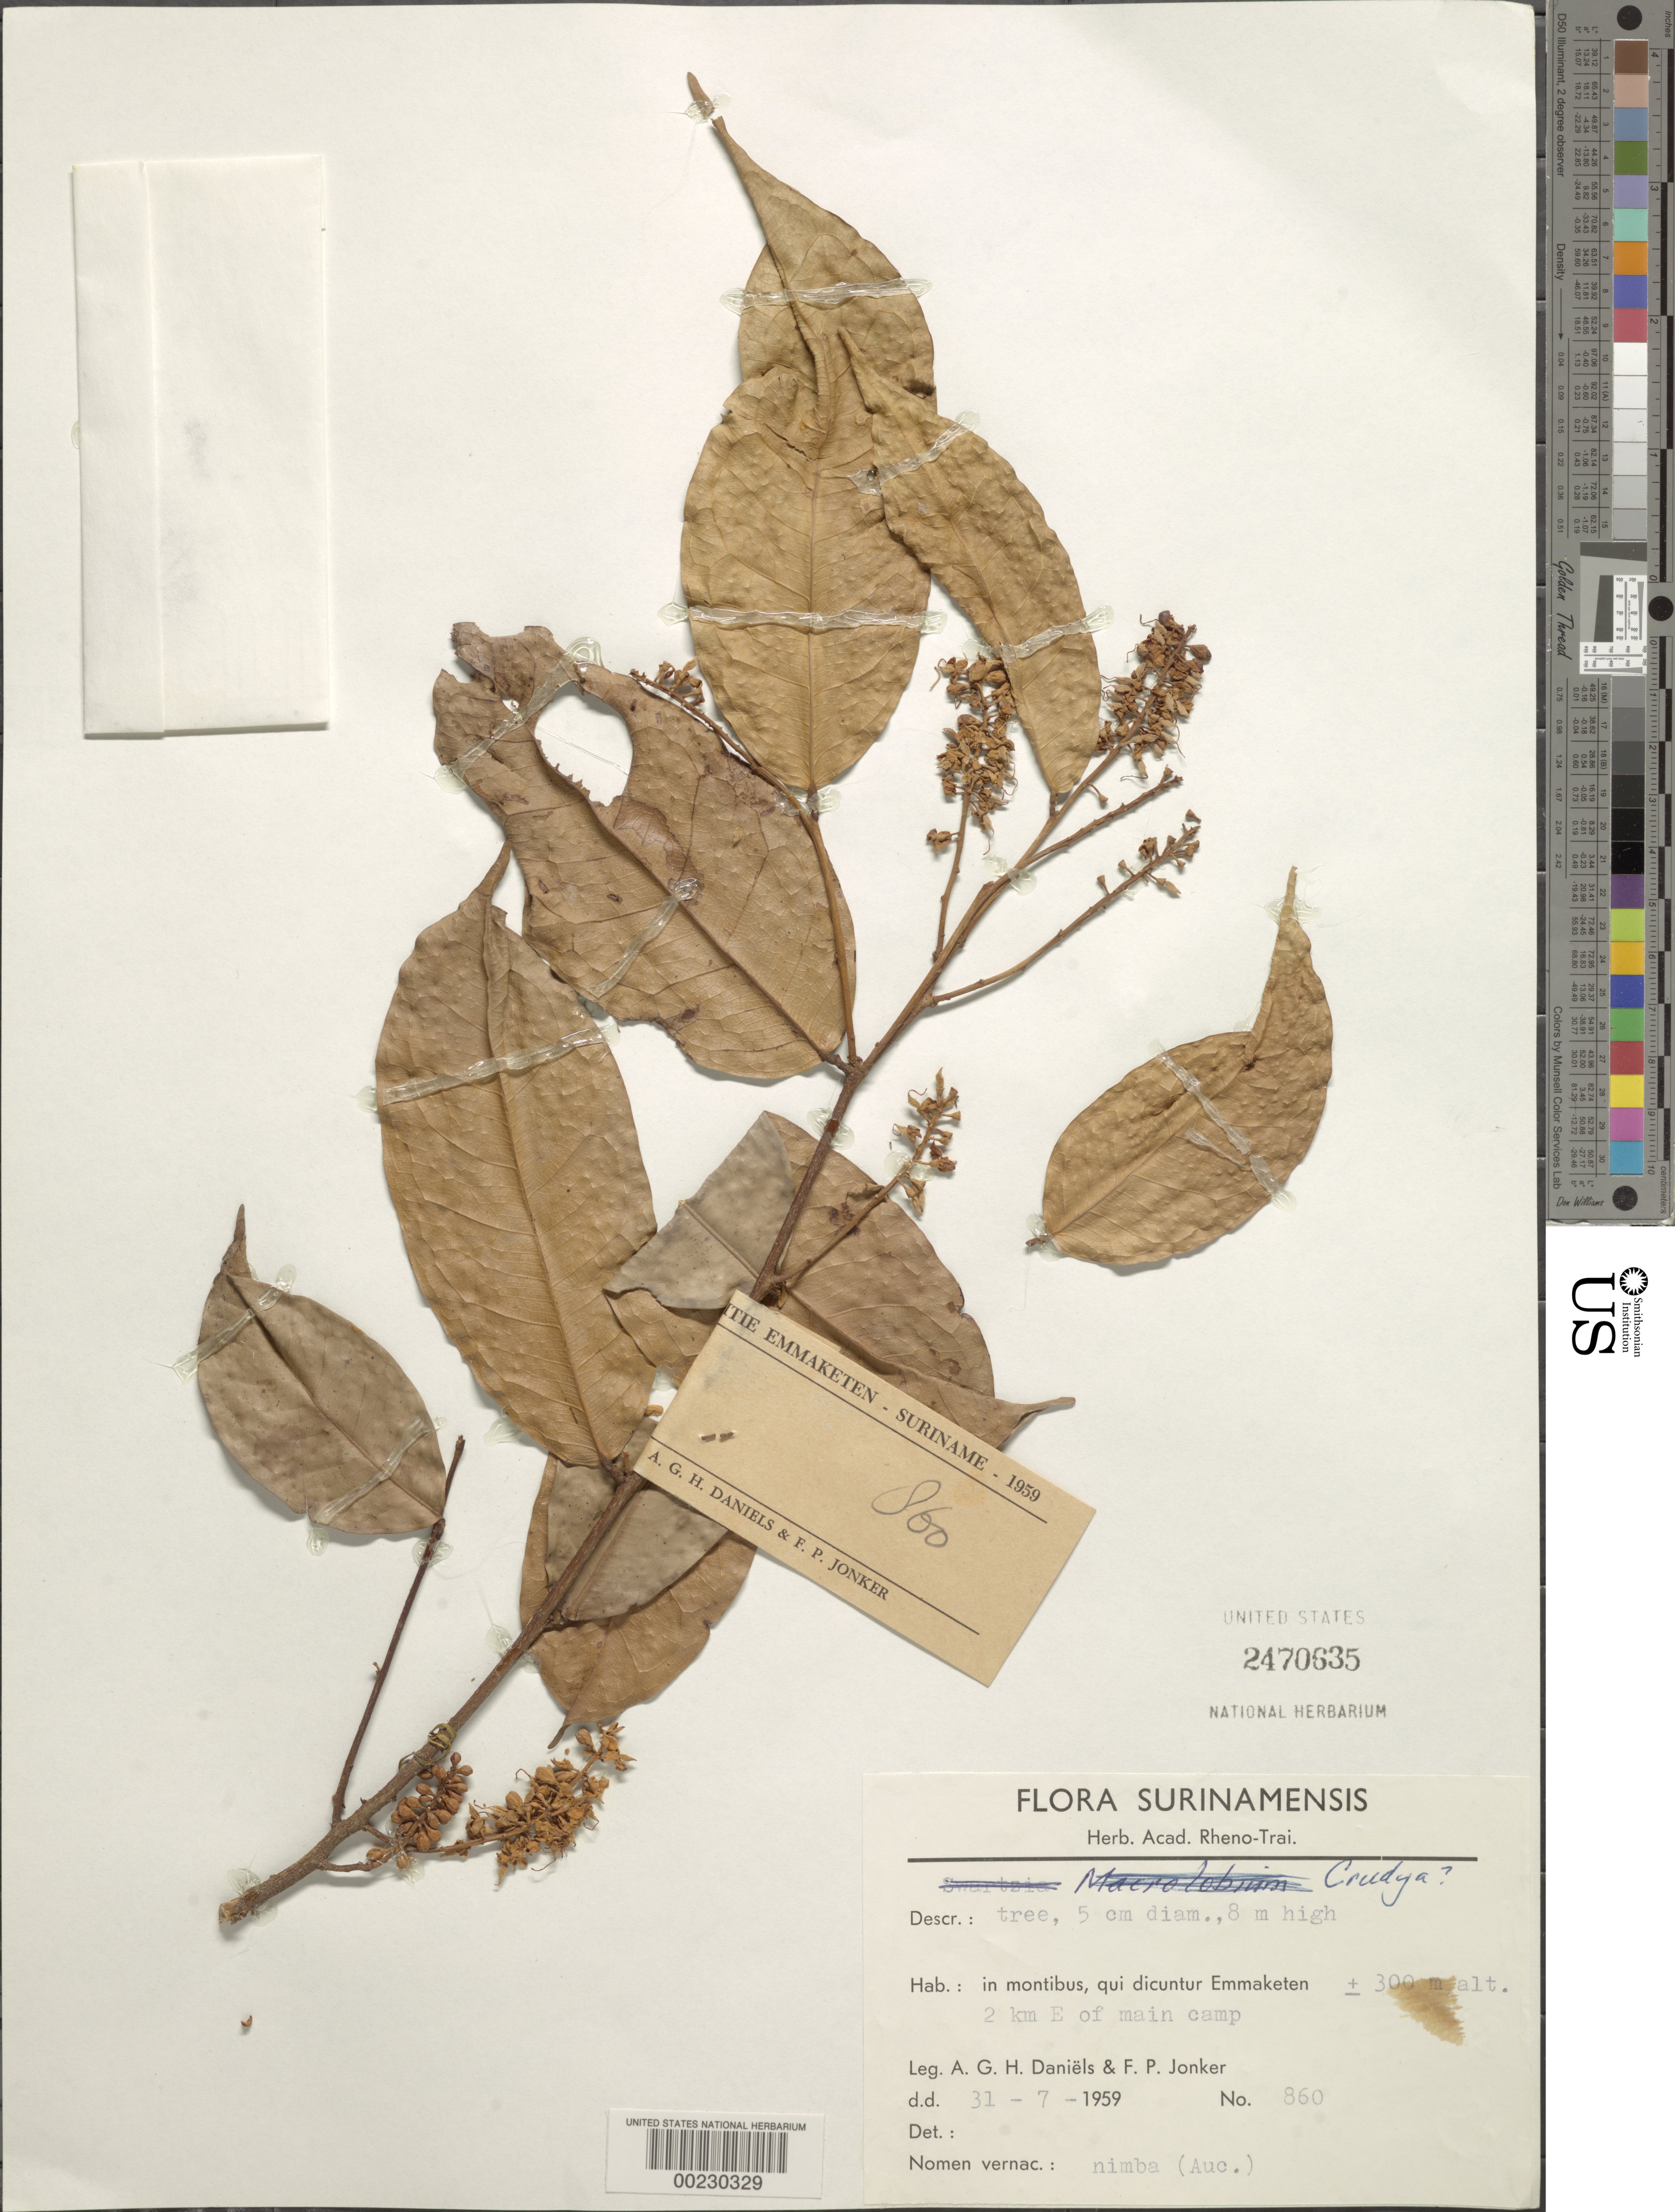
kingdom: Plantae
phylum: Tracheophyta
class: Magnoliopsida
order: Fabales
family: Fabaceae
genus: Crudia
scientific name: Crudia sp.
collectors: A. Daniëls & F. P. Jonker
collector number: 860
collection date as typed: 31 Jul 1959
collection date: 1959-07-31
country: Suriname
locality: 2 mi e of main camp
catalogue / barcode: US 2470635